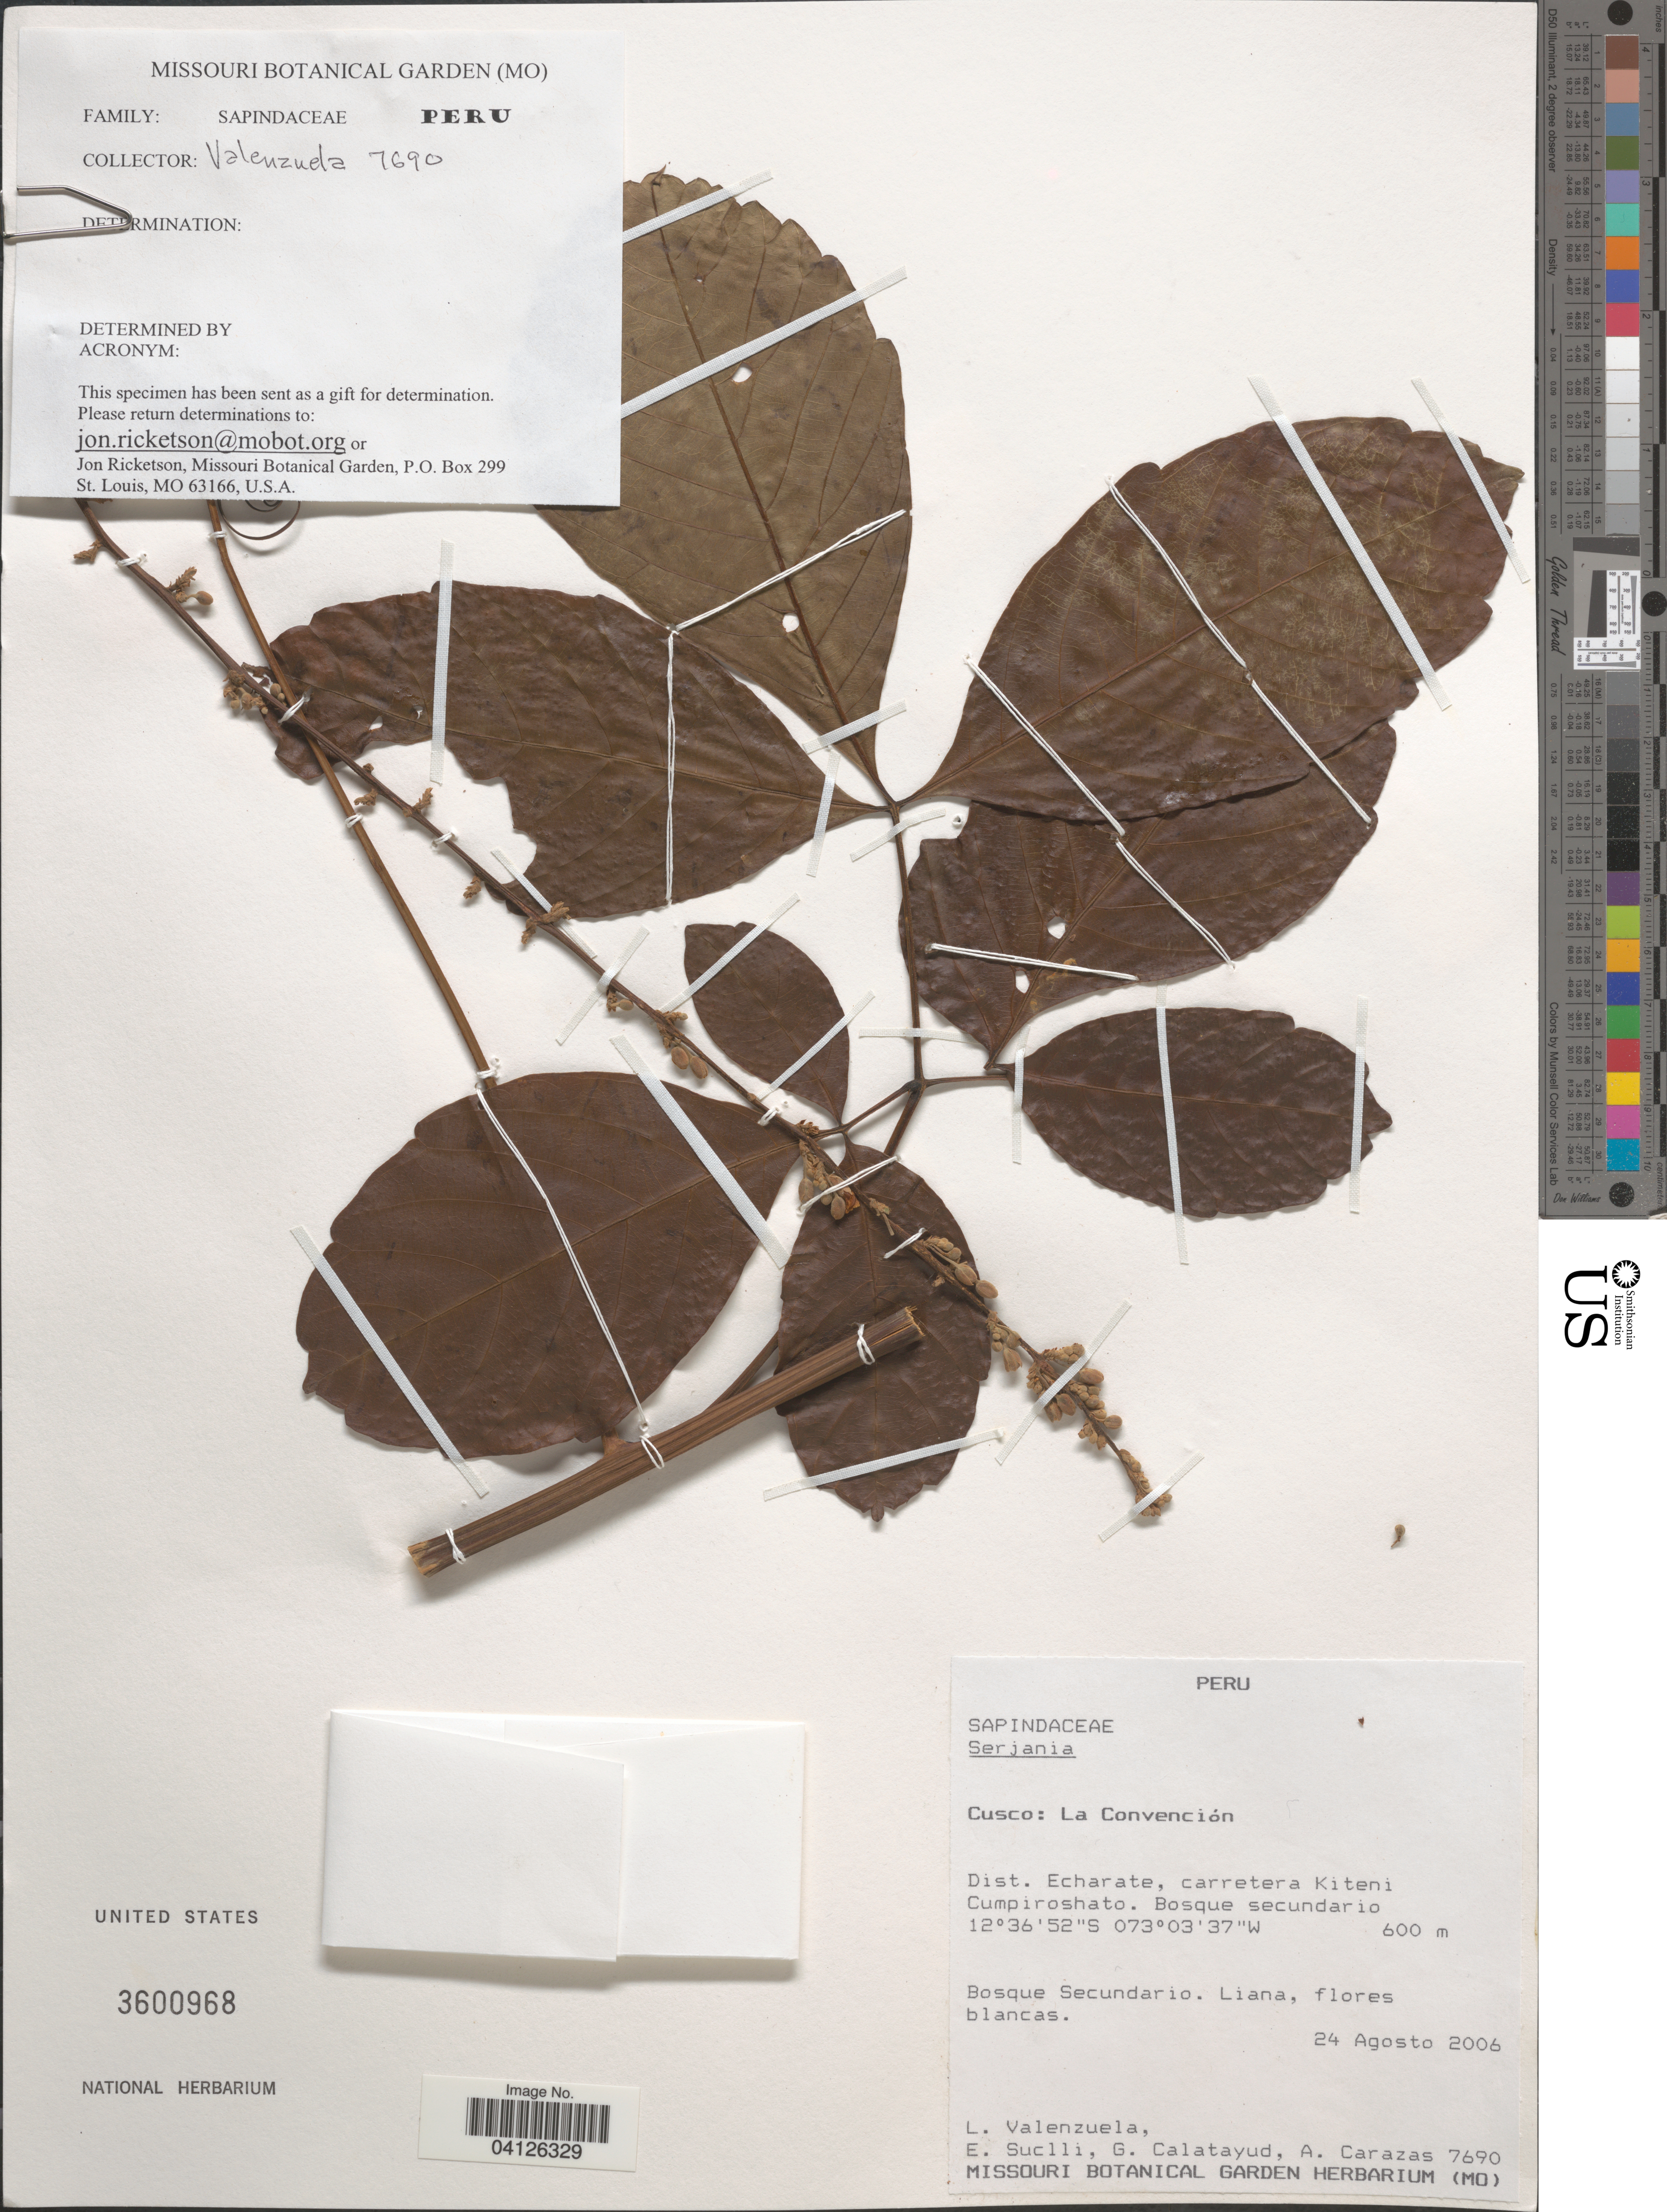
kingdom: Plantae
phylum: Tracheophyta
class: Magnoliopsida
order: Sapindales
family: Sapindaceae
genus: Serjania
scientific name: Serjania nutans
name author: Poepp. & Endl.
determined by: Acevedo-Rodriguez, P., (US), Smithsonian Institution - National Museum of Natural History (UNITED STATES)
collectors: L. Valenzuela, E. Suclli, G. Calatayud & A. Carazas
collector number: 7690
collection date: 2006-08-24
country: Peru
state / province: Cusco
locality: La Convención. Dist. Echarate, carretera Kiteni Cumpiroshato.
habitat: Bosque secundario.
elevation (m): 600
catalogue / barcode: US 3600968